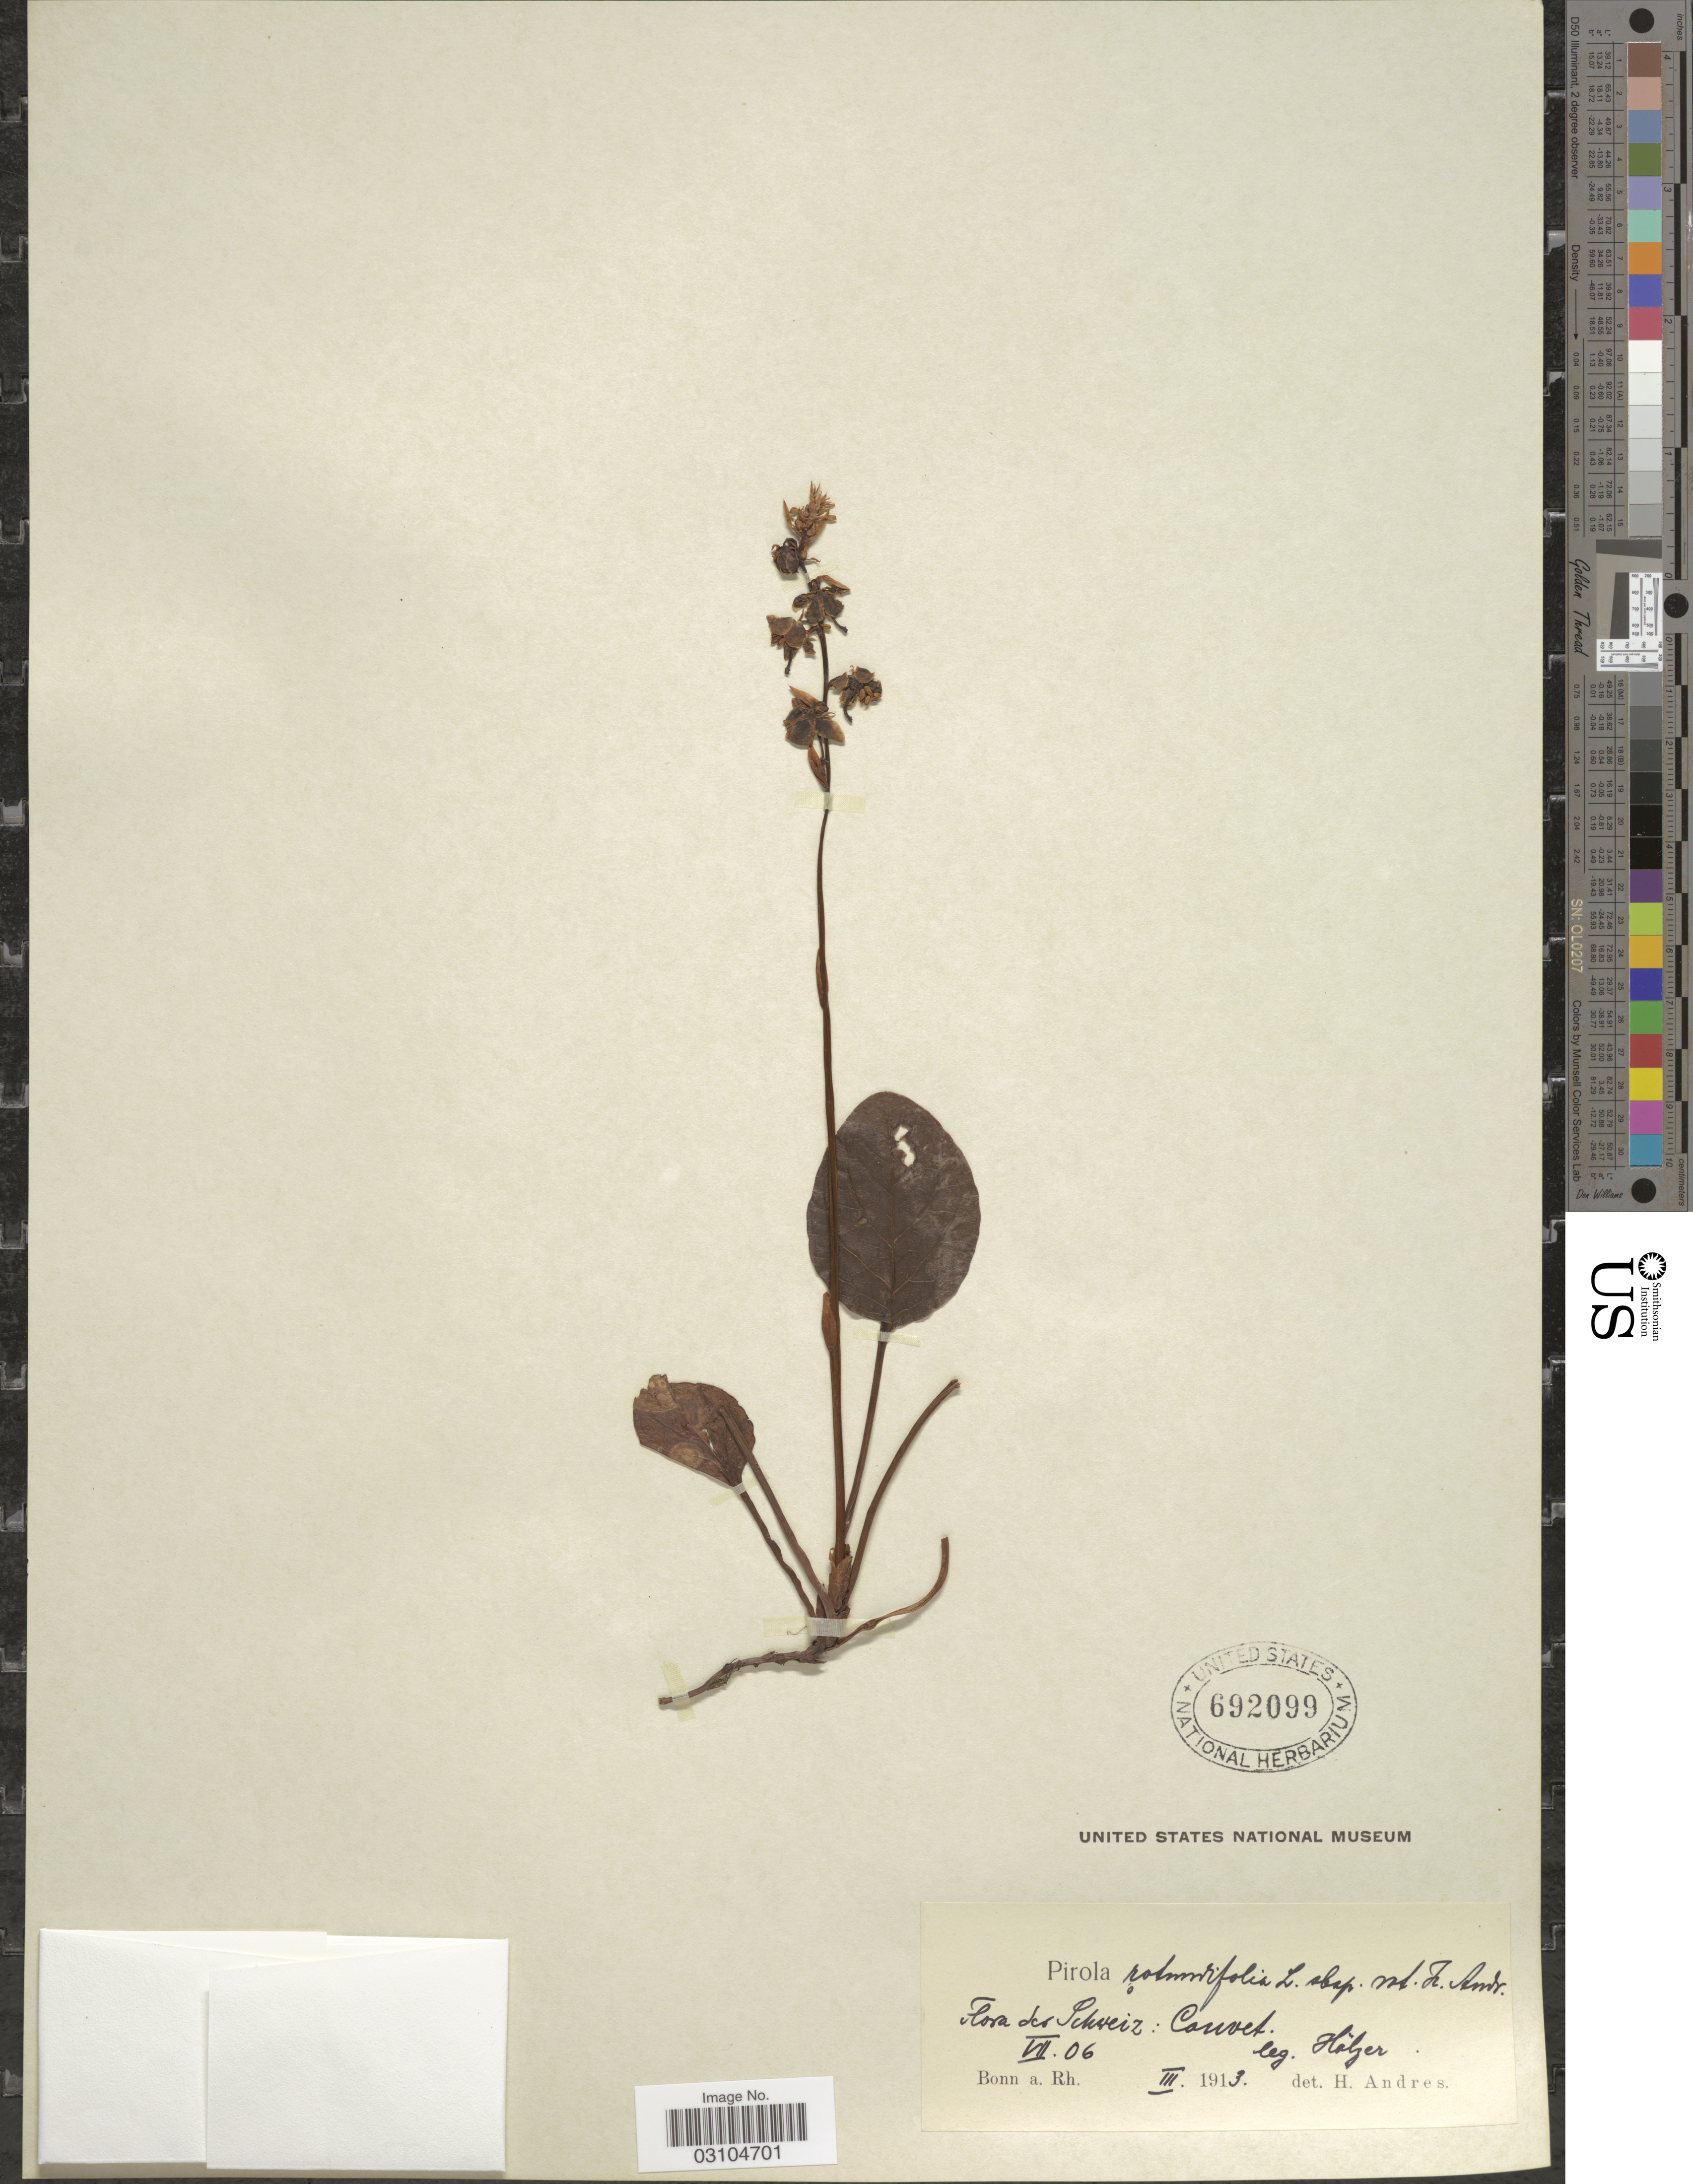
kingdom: Plantae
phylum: Tracheophyta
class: Magnoliopsida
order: Ericales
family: Ericaceae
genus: Pyrola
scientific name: Pyrola rotundifolia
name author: L.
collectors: Holzer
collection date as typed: Transcribed d/m/y: /7/6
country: Switzerland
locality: Schweiz: Canvet.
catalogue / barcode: US 692099